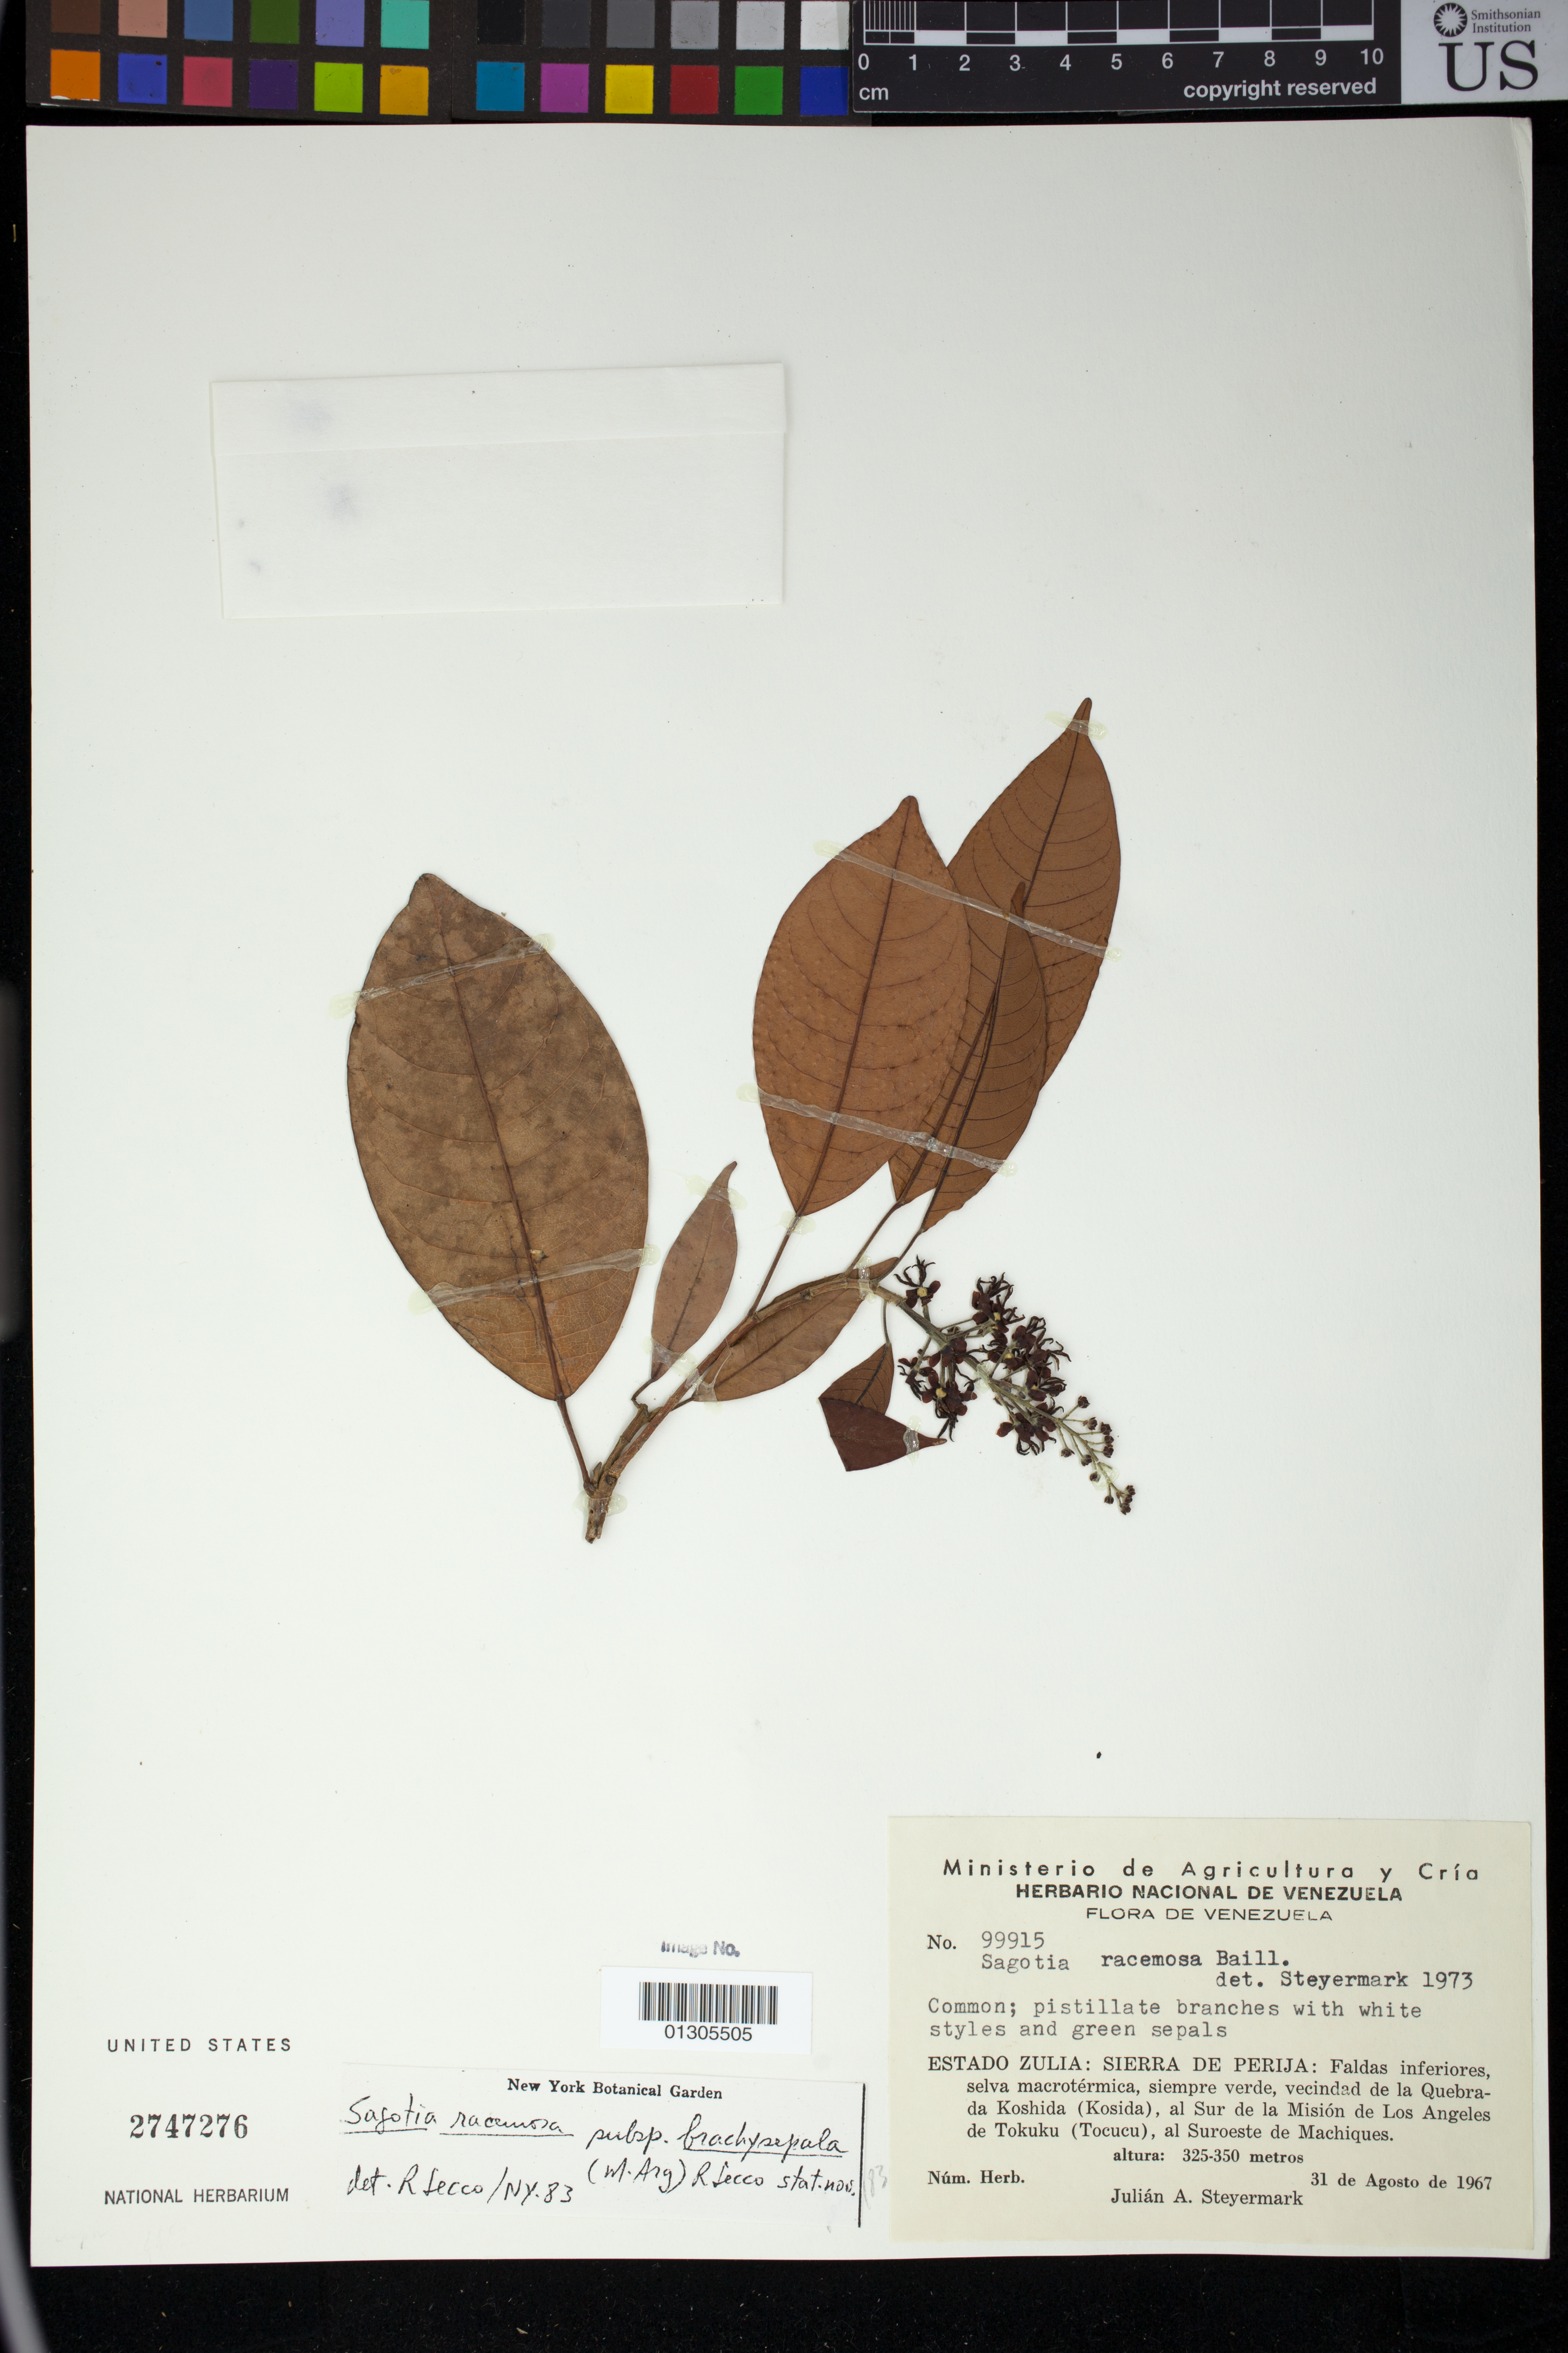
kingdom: Plantae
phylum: Tracheophyta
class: Magnoliopsida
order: Malpighiales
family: Euphorbiaceae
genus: Sagotia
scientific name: Sagotia racemosa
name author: Baill.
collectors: J. Steyermark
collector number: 99915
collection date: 1967-08-31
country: Venezuela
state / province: Zulia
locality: Sierra de Perija, vecindad de la Quebrada Koshida (Kosida), al Sur de la Mision de Los Angeles de Tokuku (Tocucu),al Suroeste de Machiques.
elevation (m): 325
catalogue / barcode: US 2747276